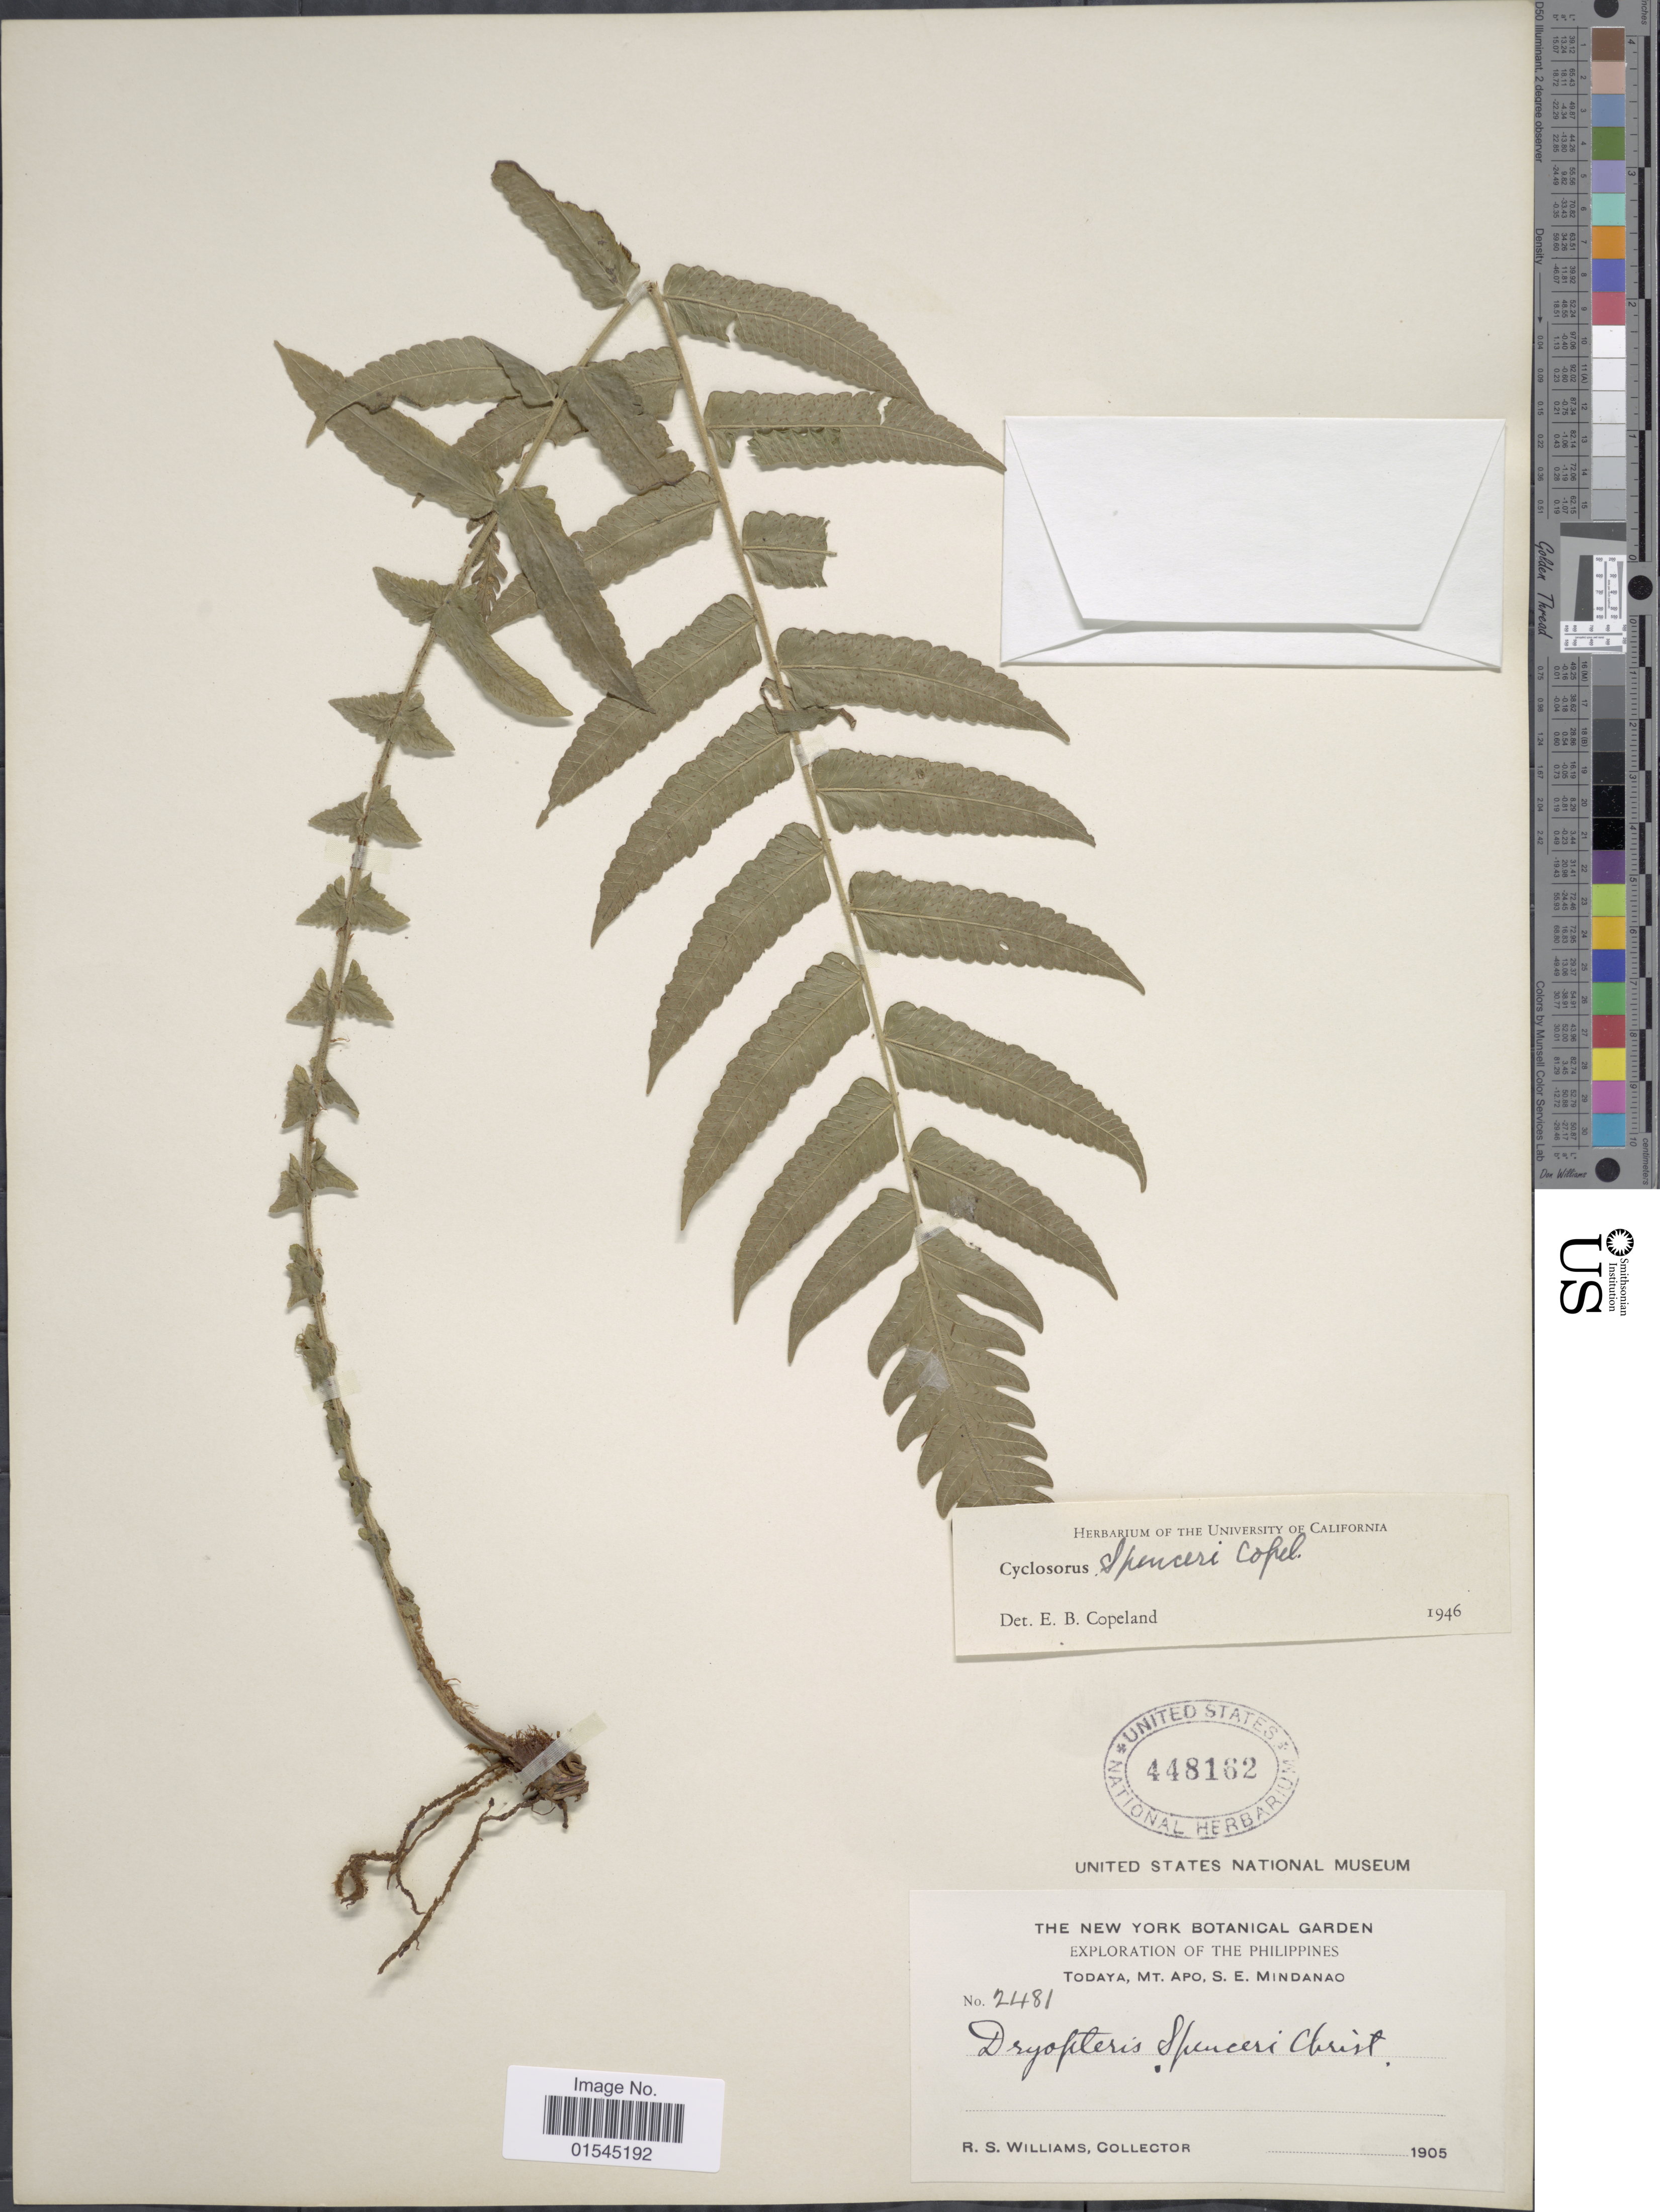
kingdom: Plantae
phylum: Tracheophyta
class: Polypodiopsida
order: Polypodiales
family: Thelypteridaceae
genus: Sphaerostephanos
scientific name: Sphaerostephanos spenceri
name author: (Copel. ex Christ) Holttum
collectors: R. S. Williams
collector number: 2481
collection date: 1905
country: Philippines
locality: Todaya, Mt. Apo, S. E. Mindanao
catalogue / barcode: US 448162